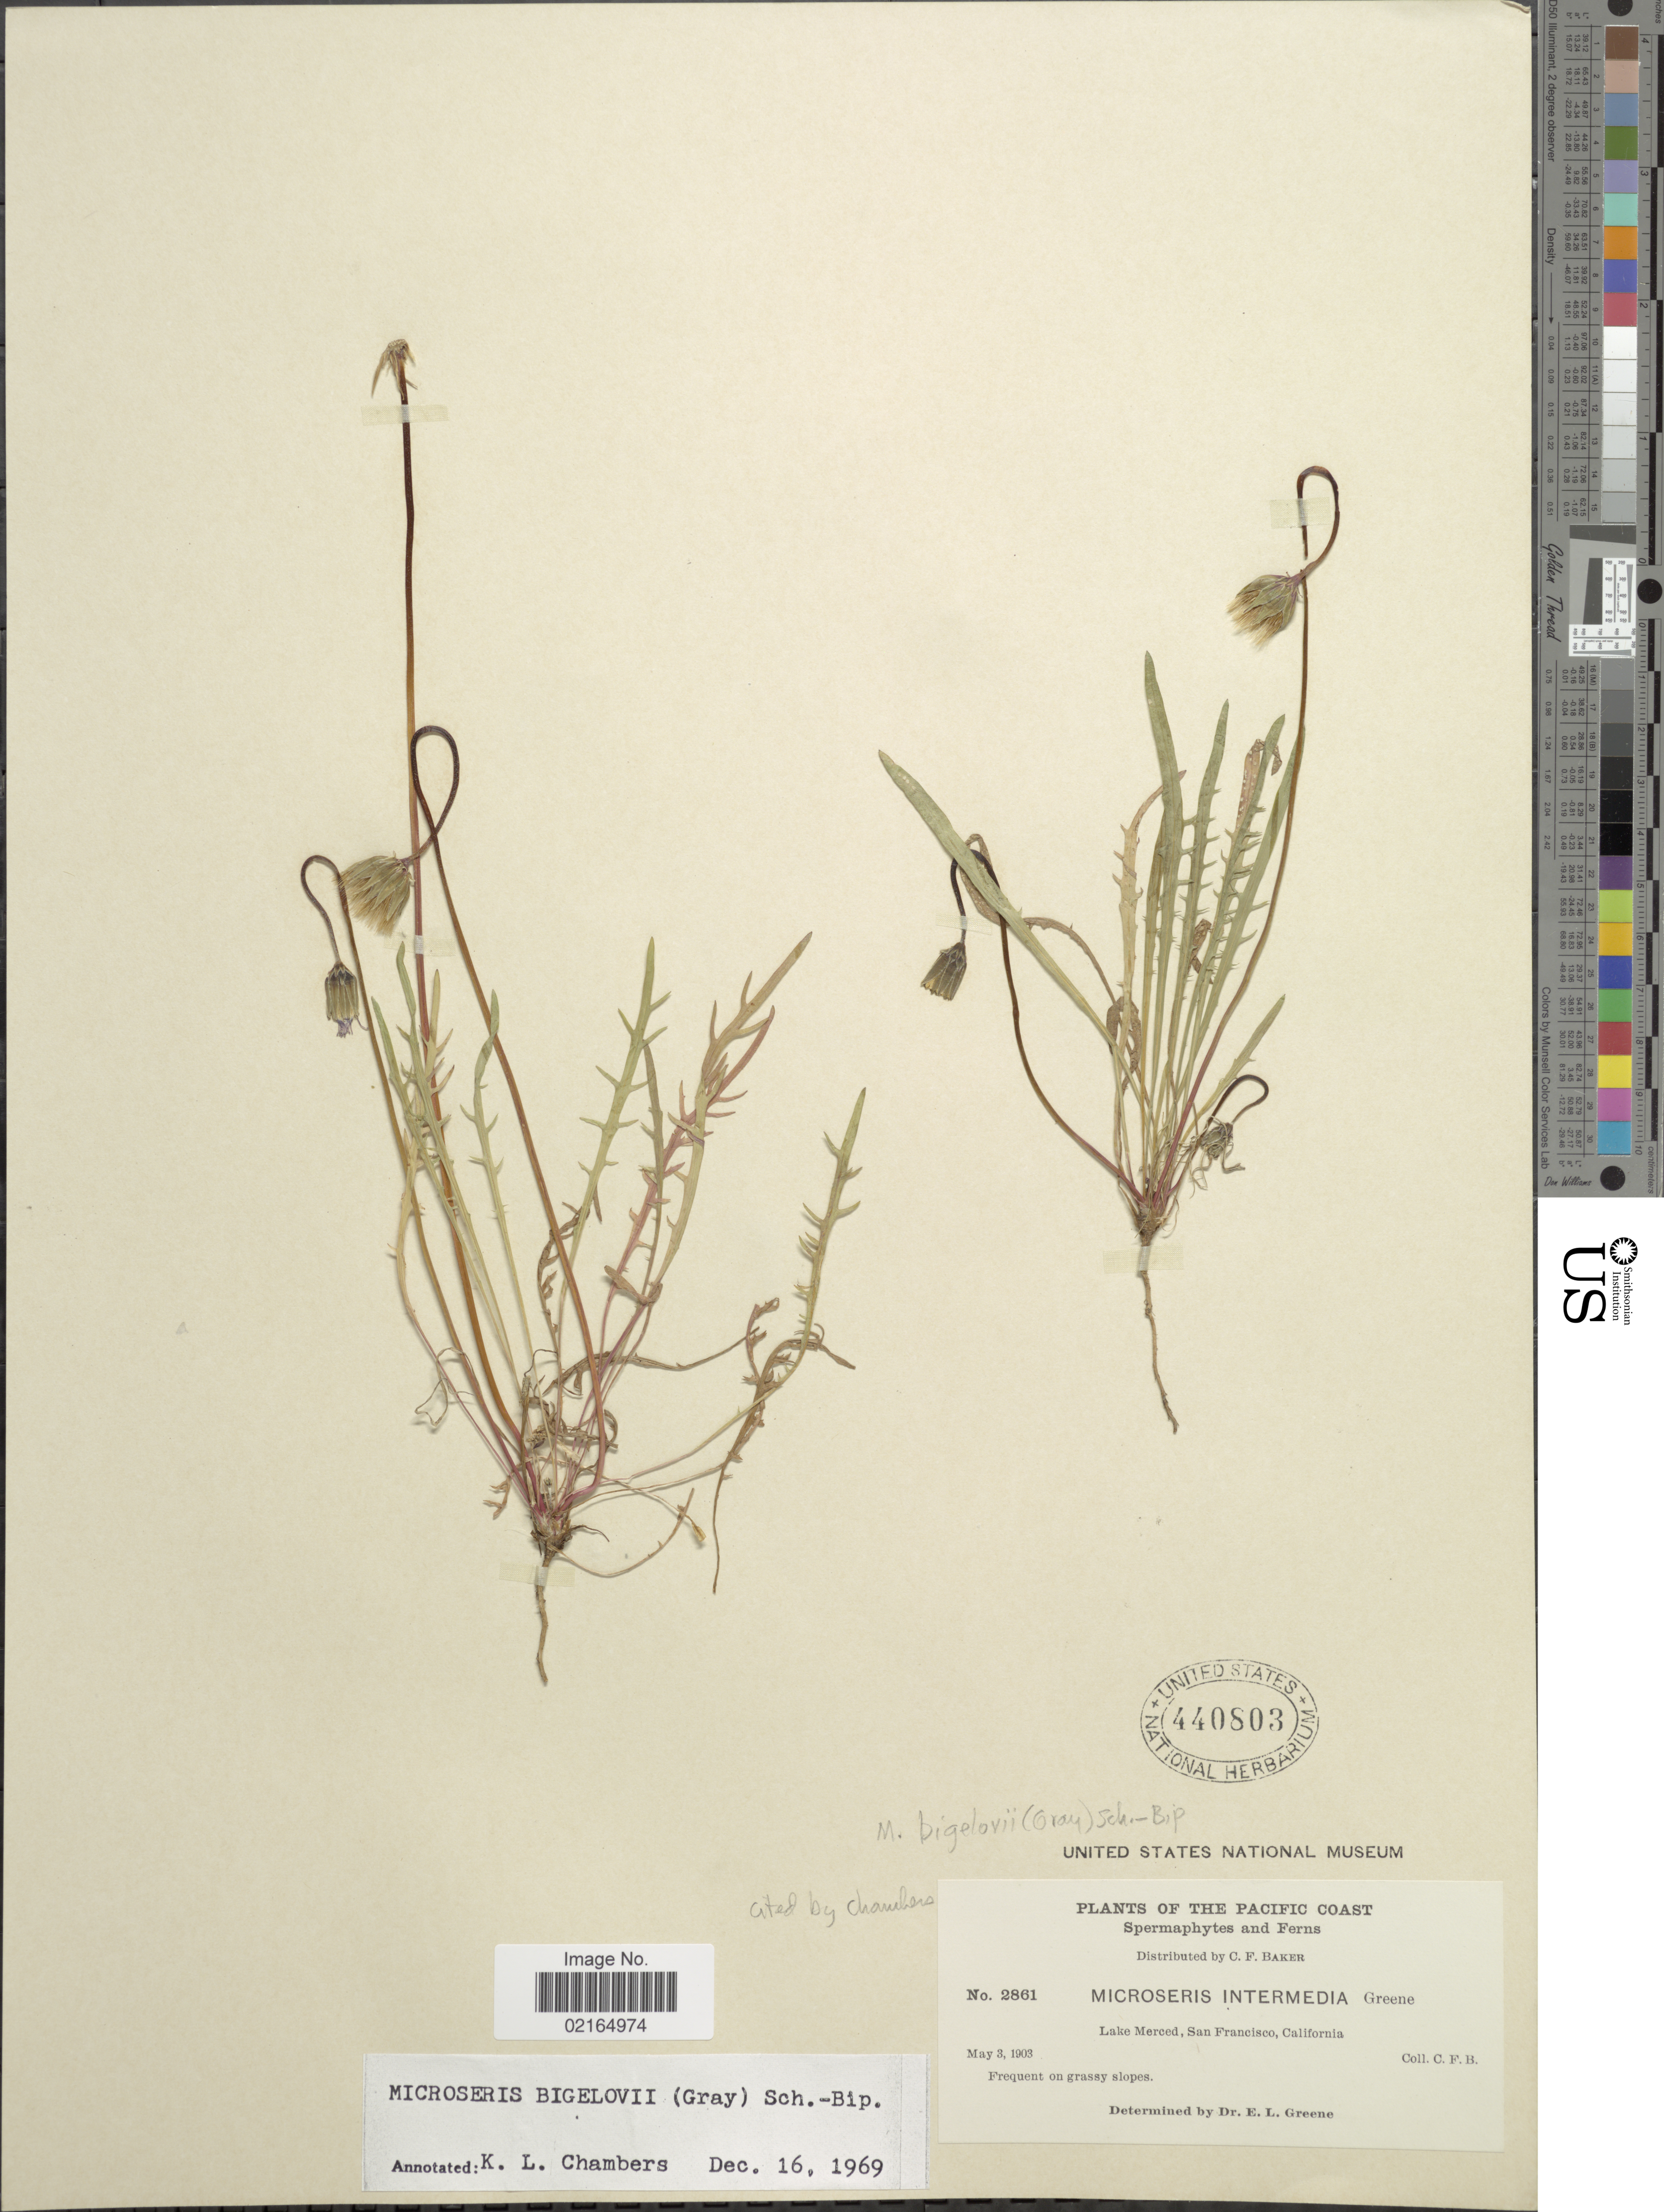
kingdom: Plantae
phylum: Tracheophyta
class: Magnoliopsida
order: Asterales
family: Asteraceae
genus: Microseris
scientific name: Microseris bigelovii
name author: (A. Gray) Sch. Bip.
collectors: C. F. Baker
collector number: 2861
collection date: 1903-05-03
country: United States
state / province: California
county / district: San Francisco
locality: Pacific Coast, Lake Merced, San Francisco.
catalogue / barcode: US 440803